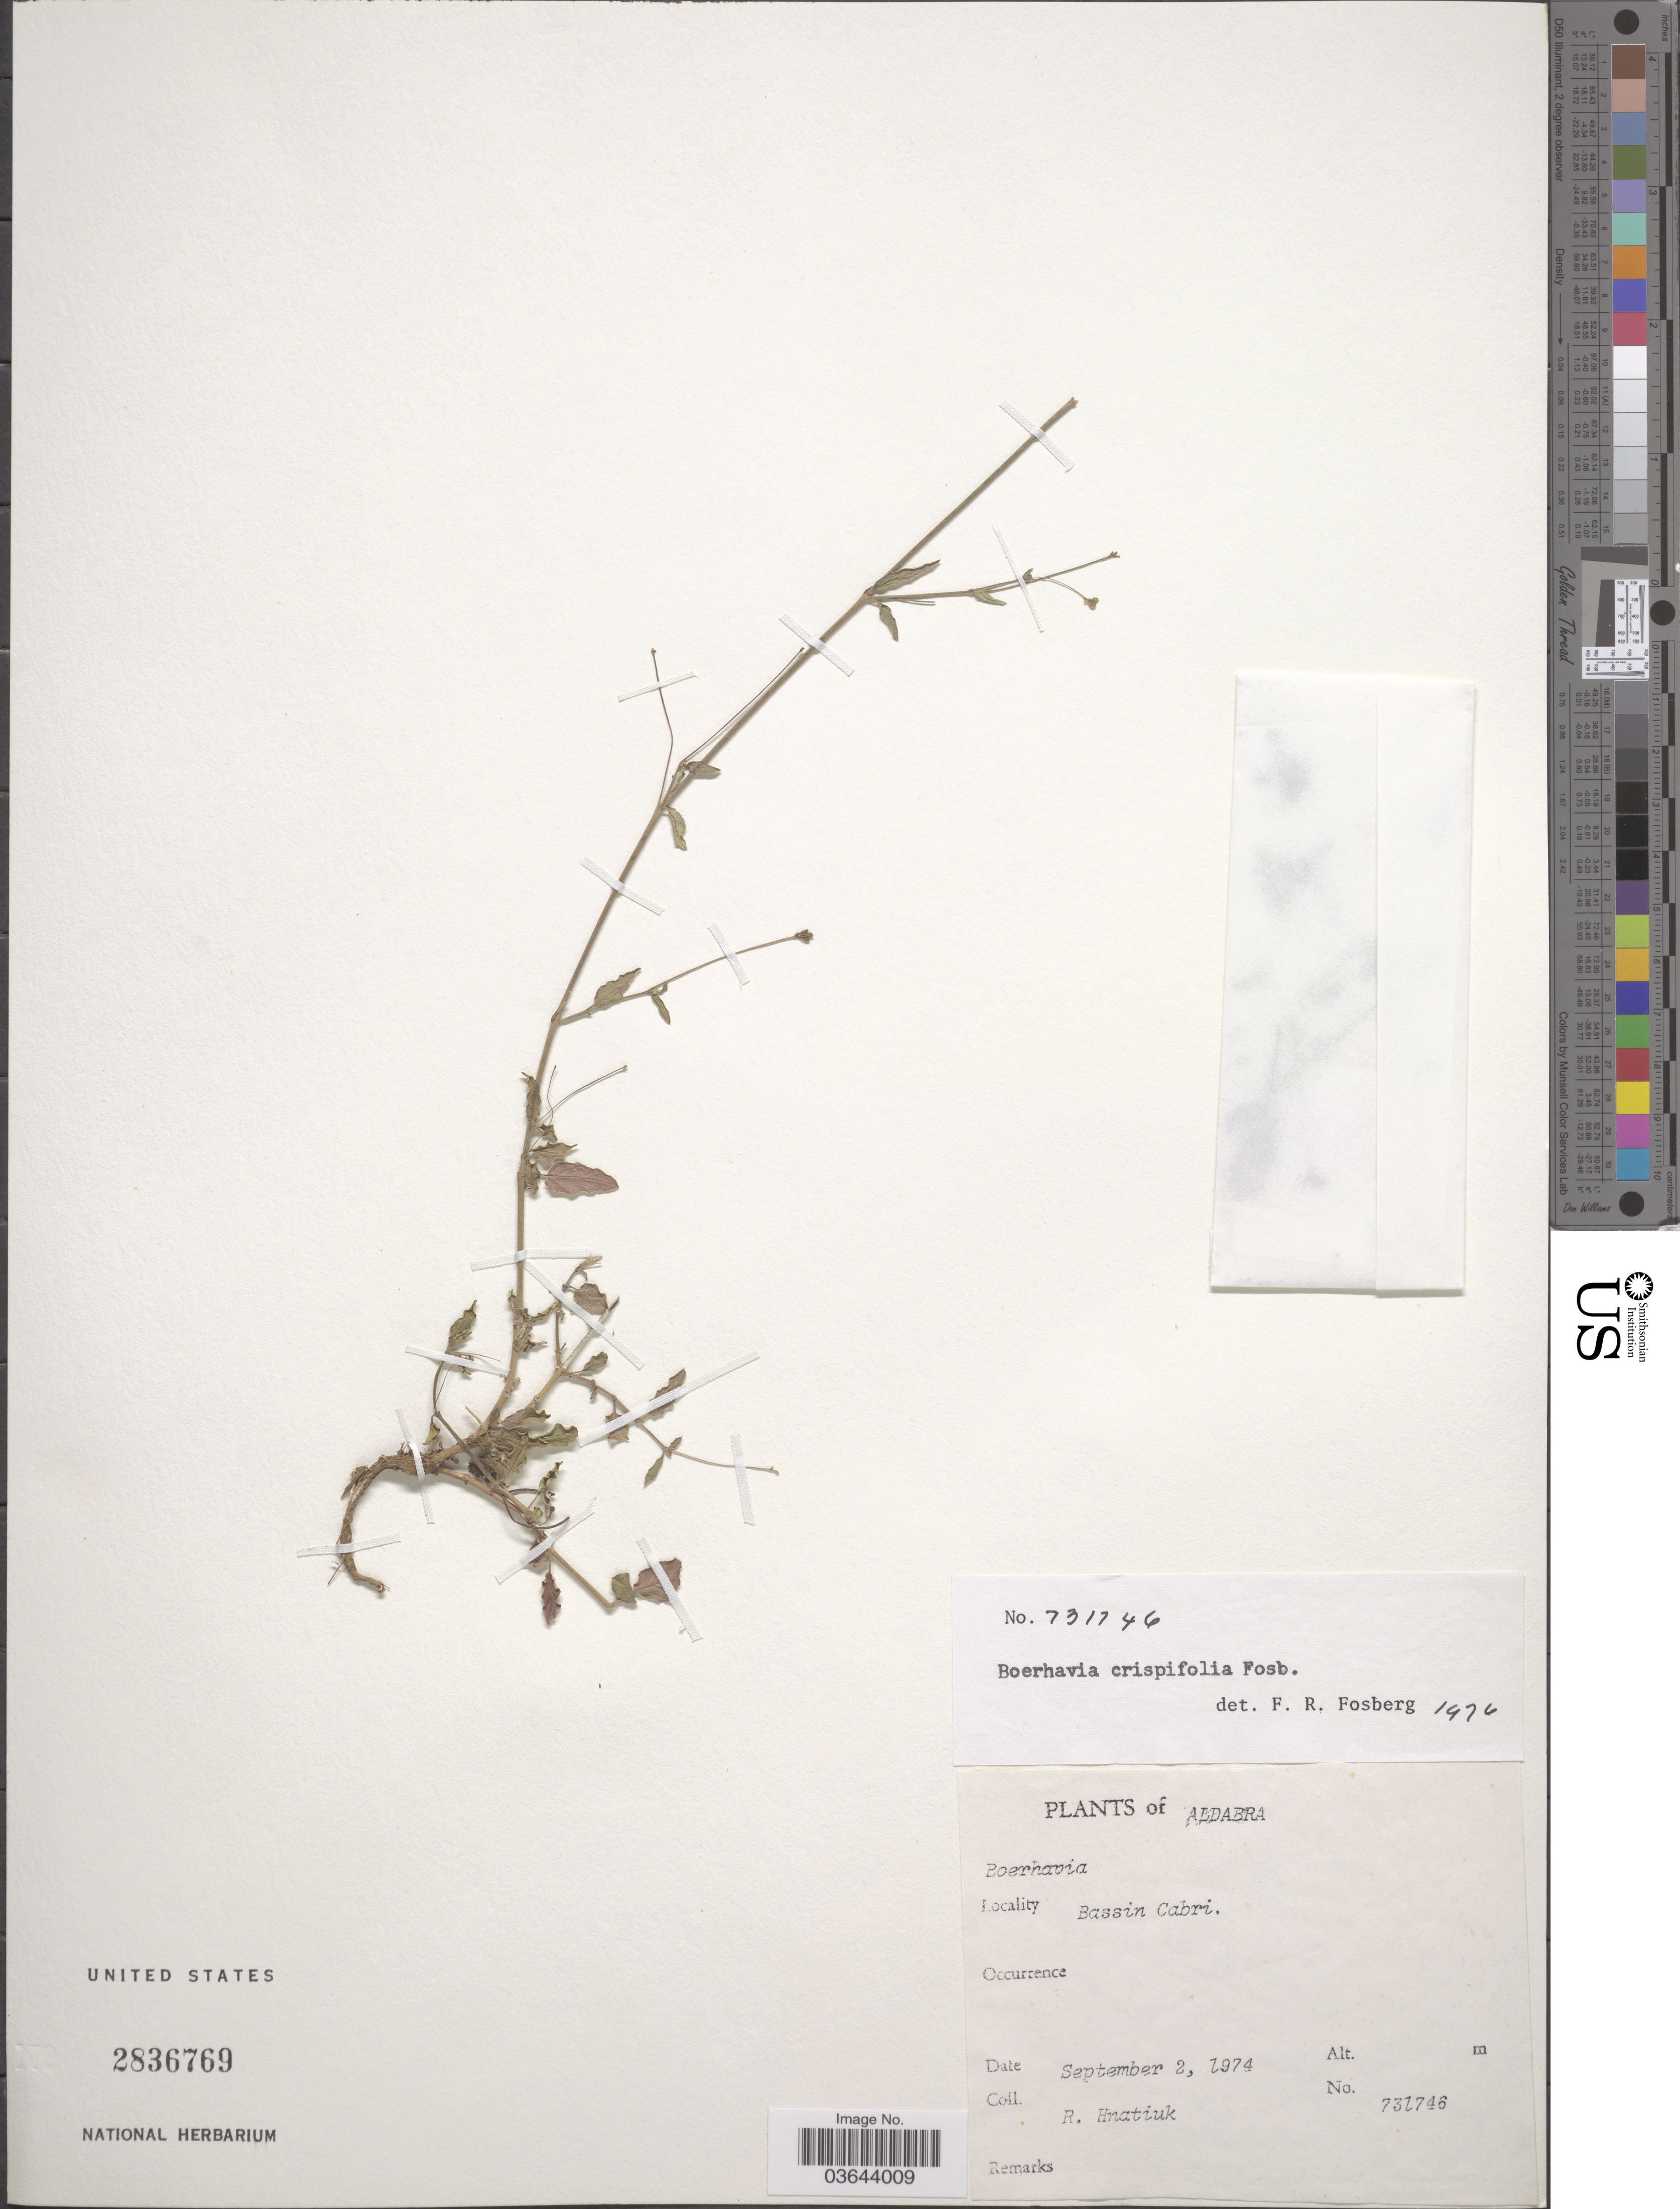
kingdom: Plantae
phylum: Tracheophyta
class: Magnoliopsida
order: Caryophyllales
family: Nyctaginaceae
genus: Boerhavia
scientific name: Boerhavia crispifolia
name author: Fosberg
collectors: R. Hnatiuk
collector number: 731746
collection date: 1974-09-02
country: Seychelles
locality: Aldabra. Bassin Cabri.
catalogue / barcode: US 2836769